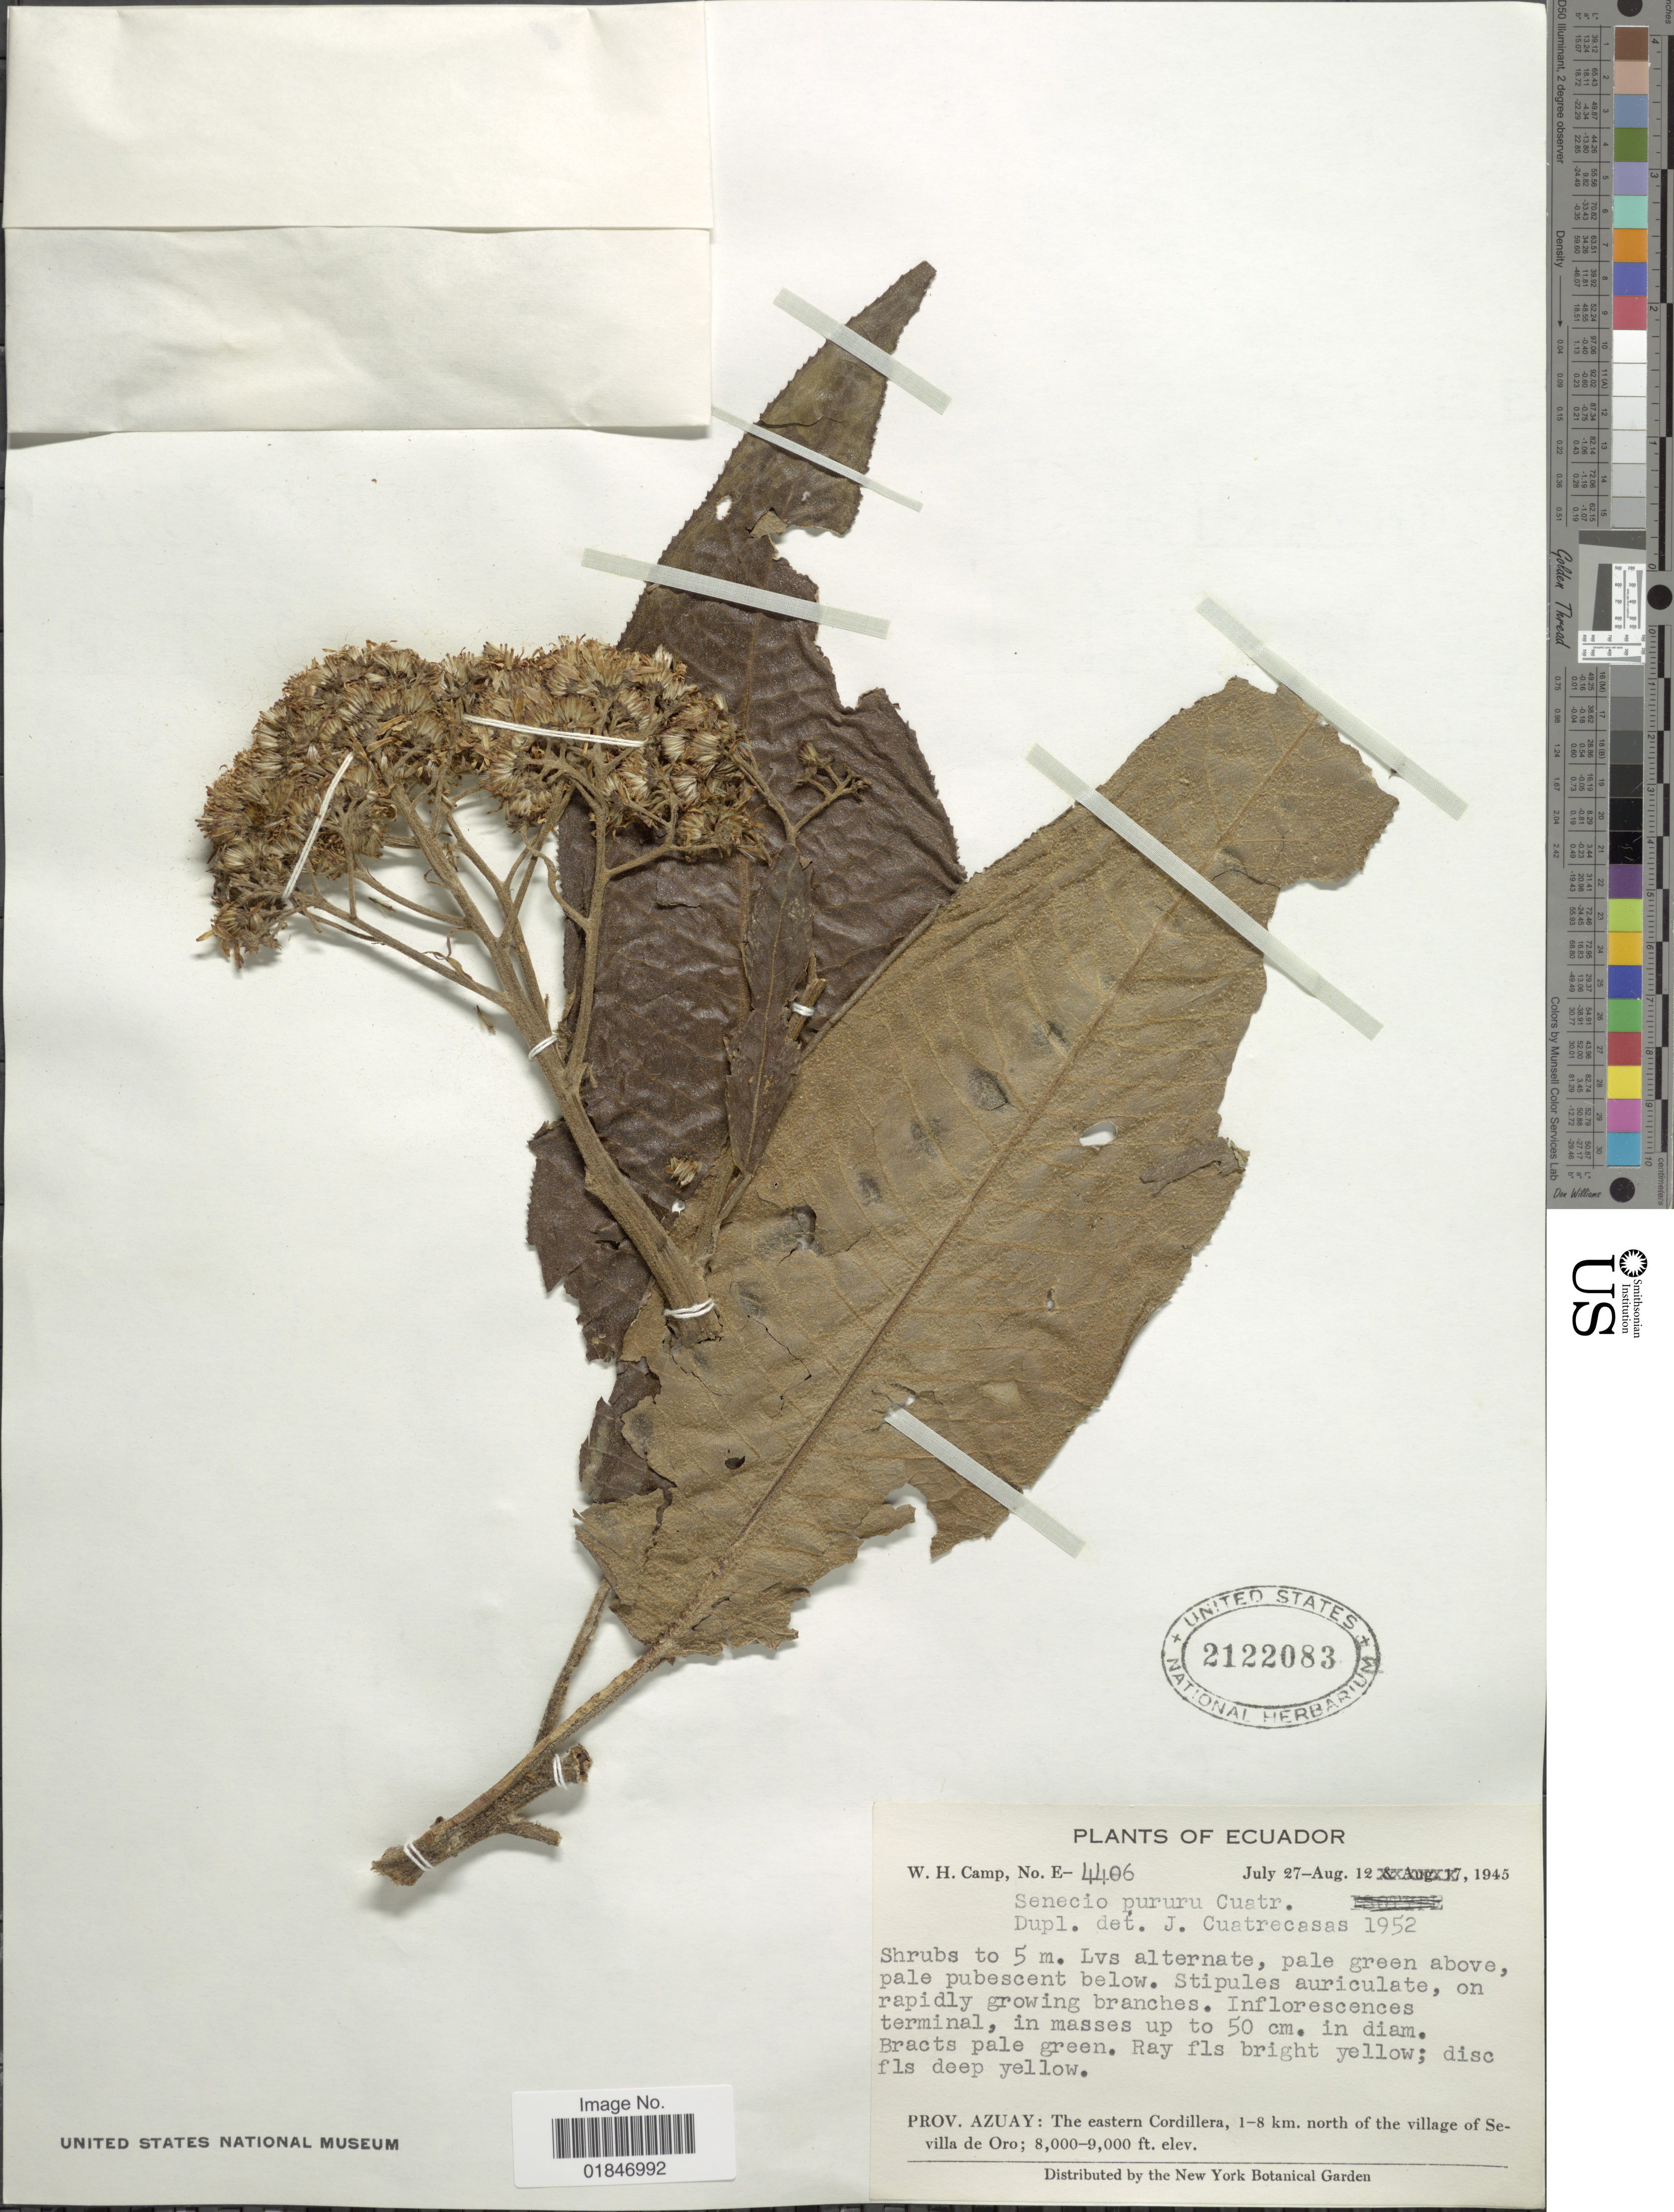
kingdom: Plantae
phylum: Tracheophyta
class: Magnoliopsida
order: Asterales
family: Asteraceae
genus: Dendrophorbium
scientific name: Dendrophorbium pururu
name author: (Cuatrec.) C. Jeffrey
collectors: W. H. Camp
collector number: E-4406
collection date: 1945-07-27/1945-08-12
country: Ecuador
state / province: Azuay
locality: Prov. Azuay: The eastern Cordillera, 1-8 km. north of the village of Sevilla de Oro.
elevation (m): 2438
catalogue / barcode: US 2122083